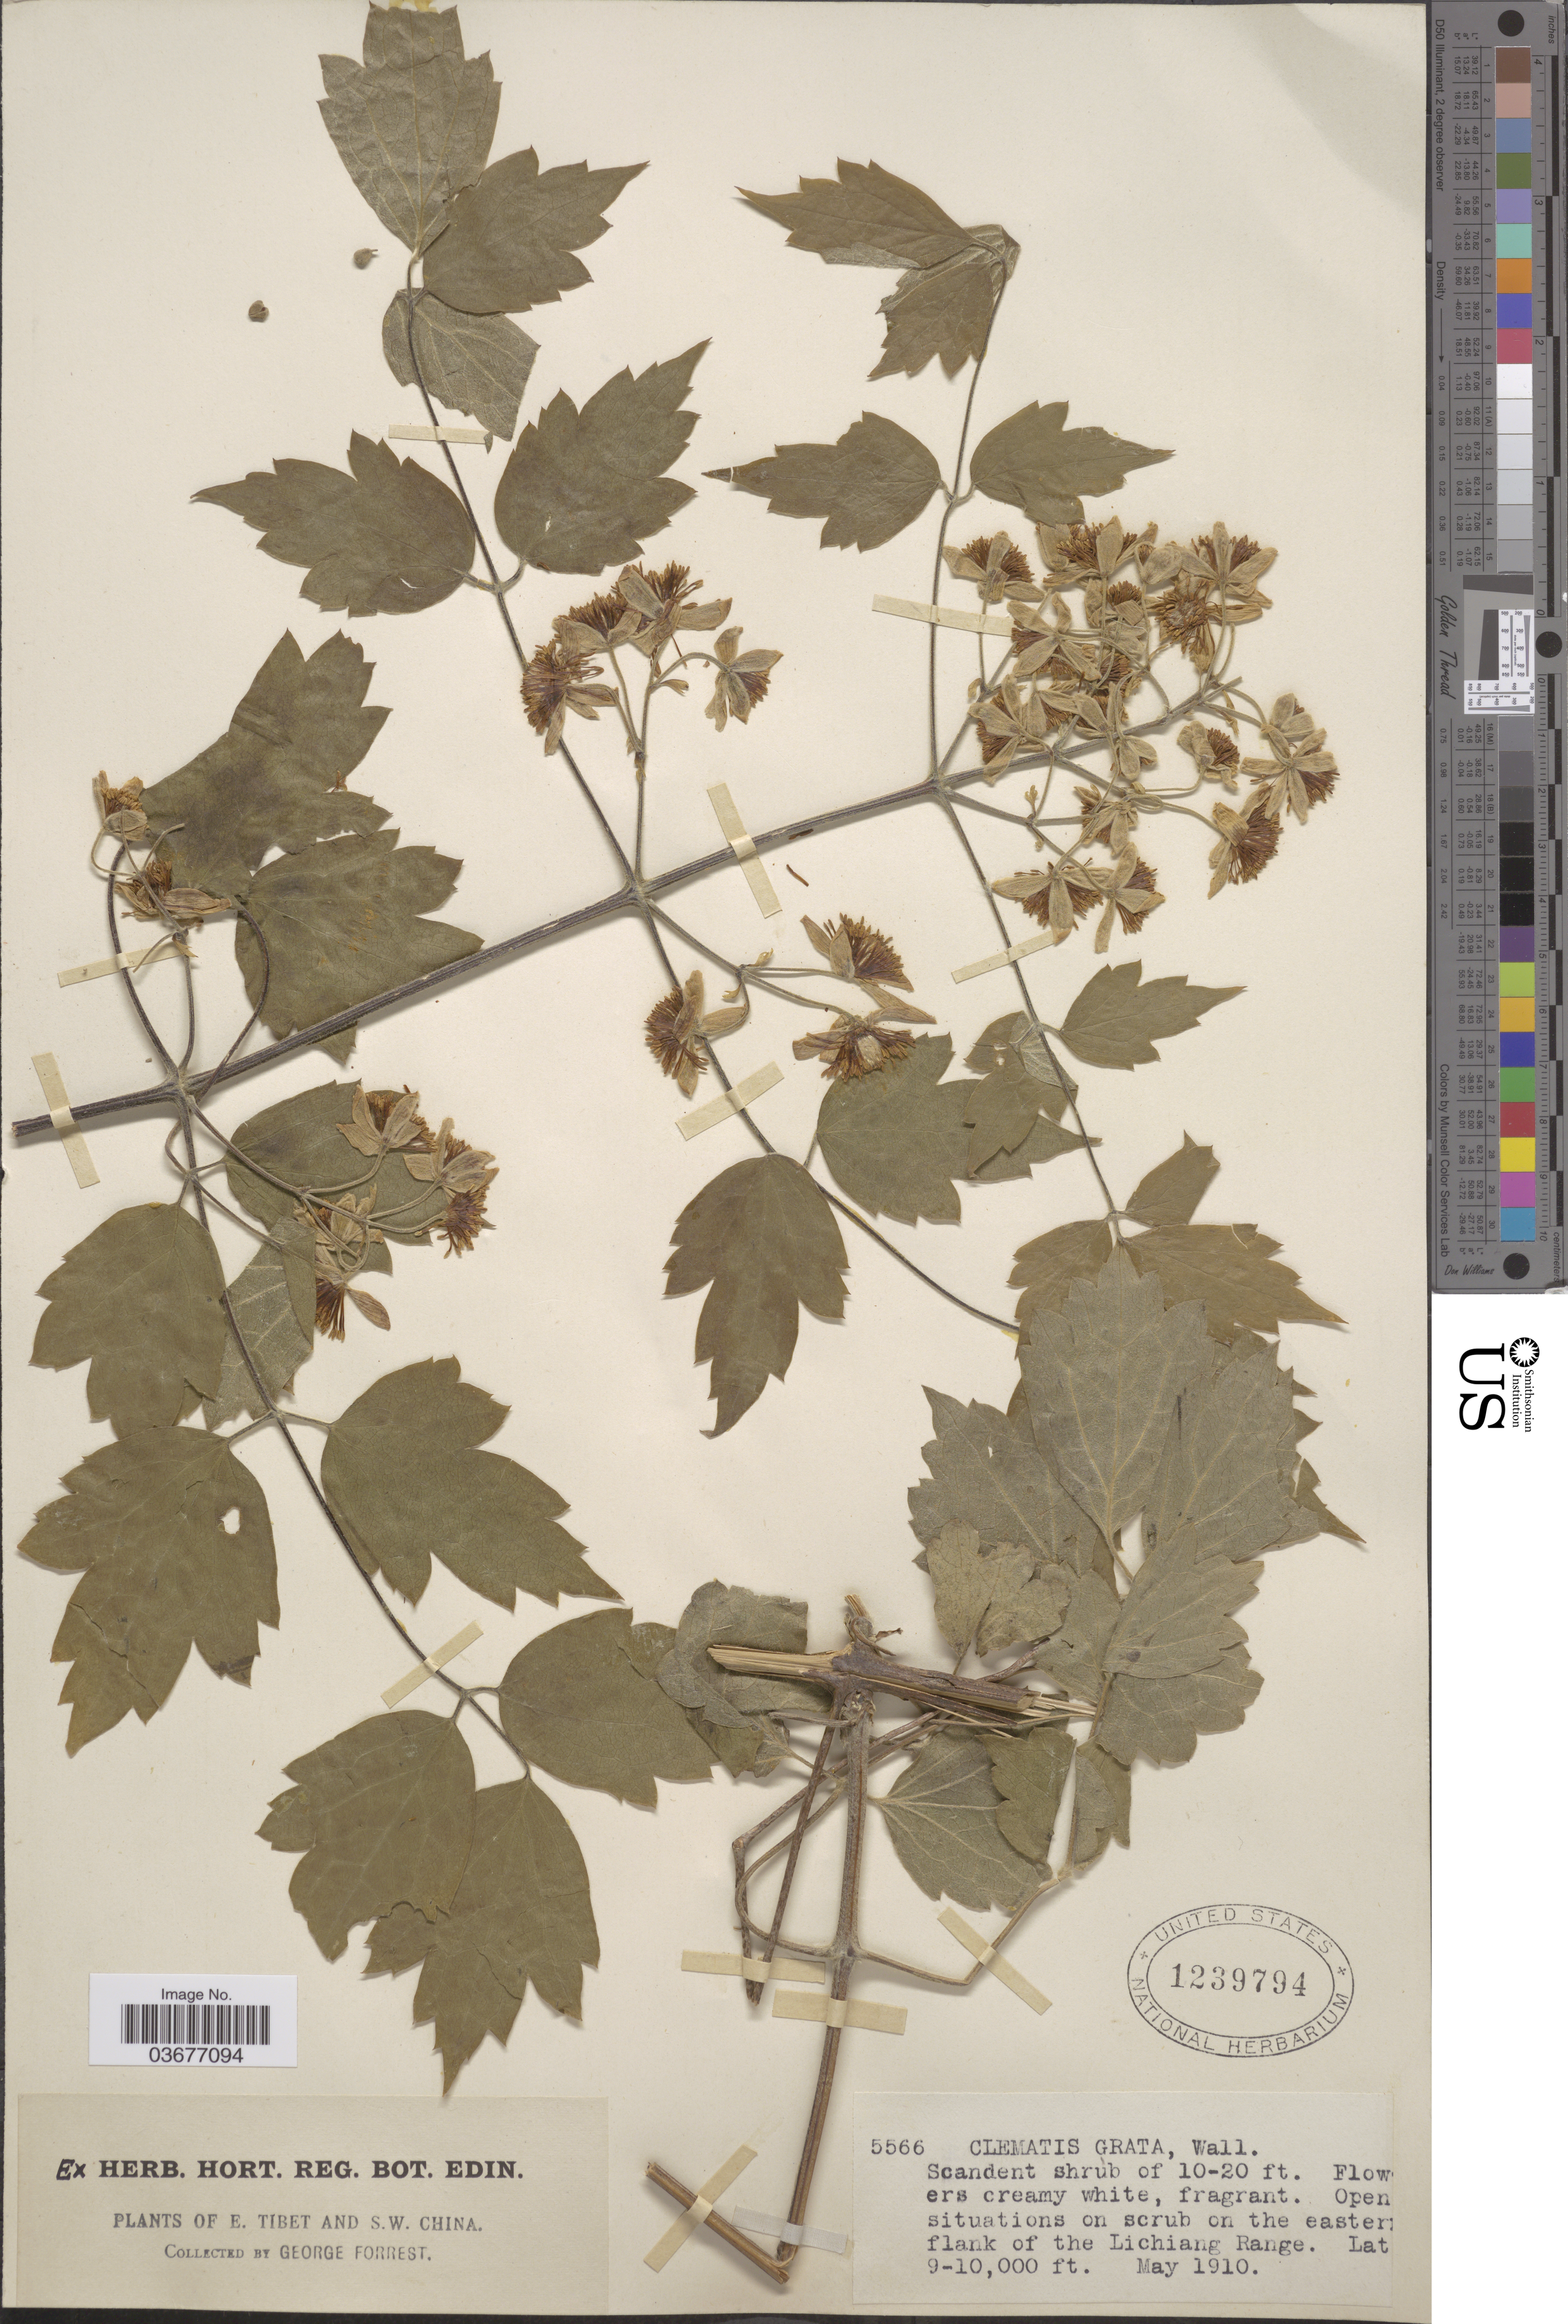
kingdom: Plantae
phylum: Tracheophyta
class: Magnoliopsida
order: Ranunculales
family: Ranunculaceae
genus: Clematis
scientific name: Clematis grata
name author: Wall.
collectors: G. Forrest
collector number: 5566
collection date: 1910-05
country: China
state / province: Xizang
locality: E. Tibet and S. W. China. Eastern [interpreted] flank of the Lichiang Range.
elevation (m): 2743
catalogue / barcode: US 1239794